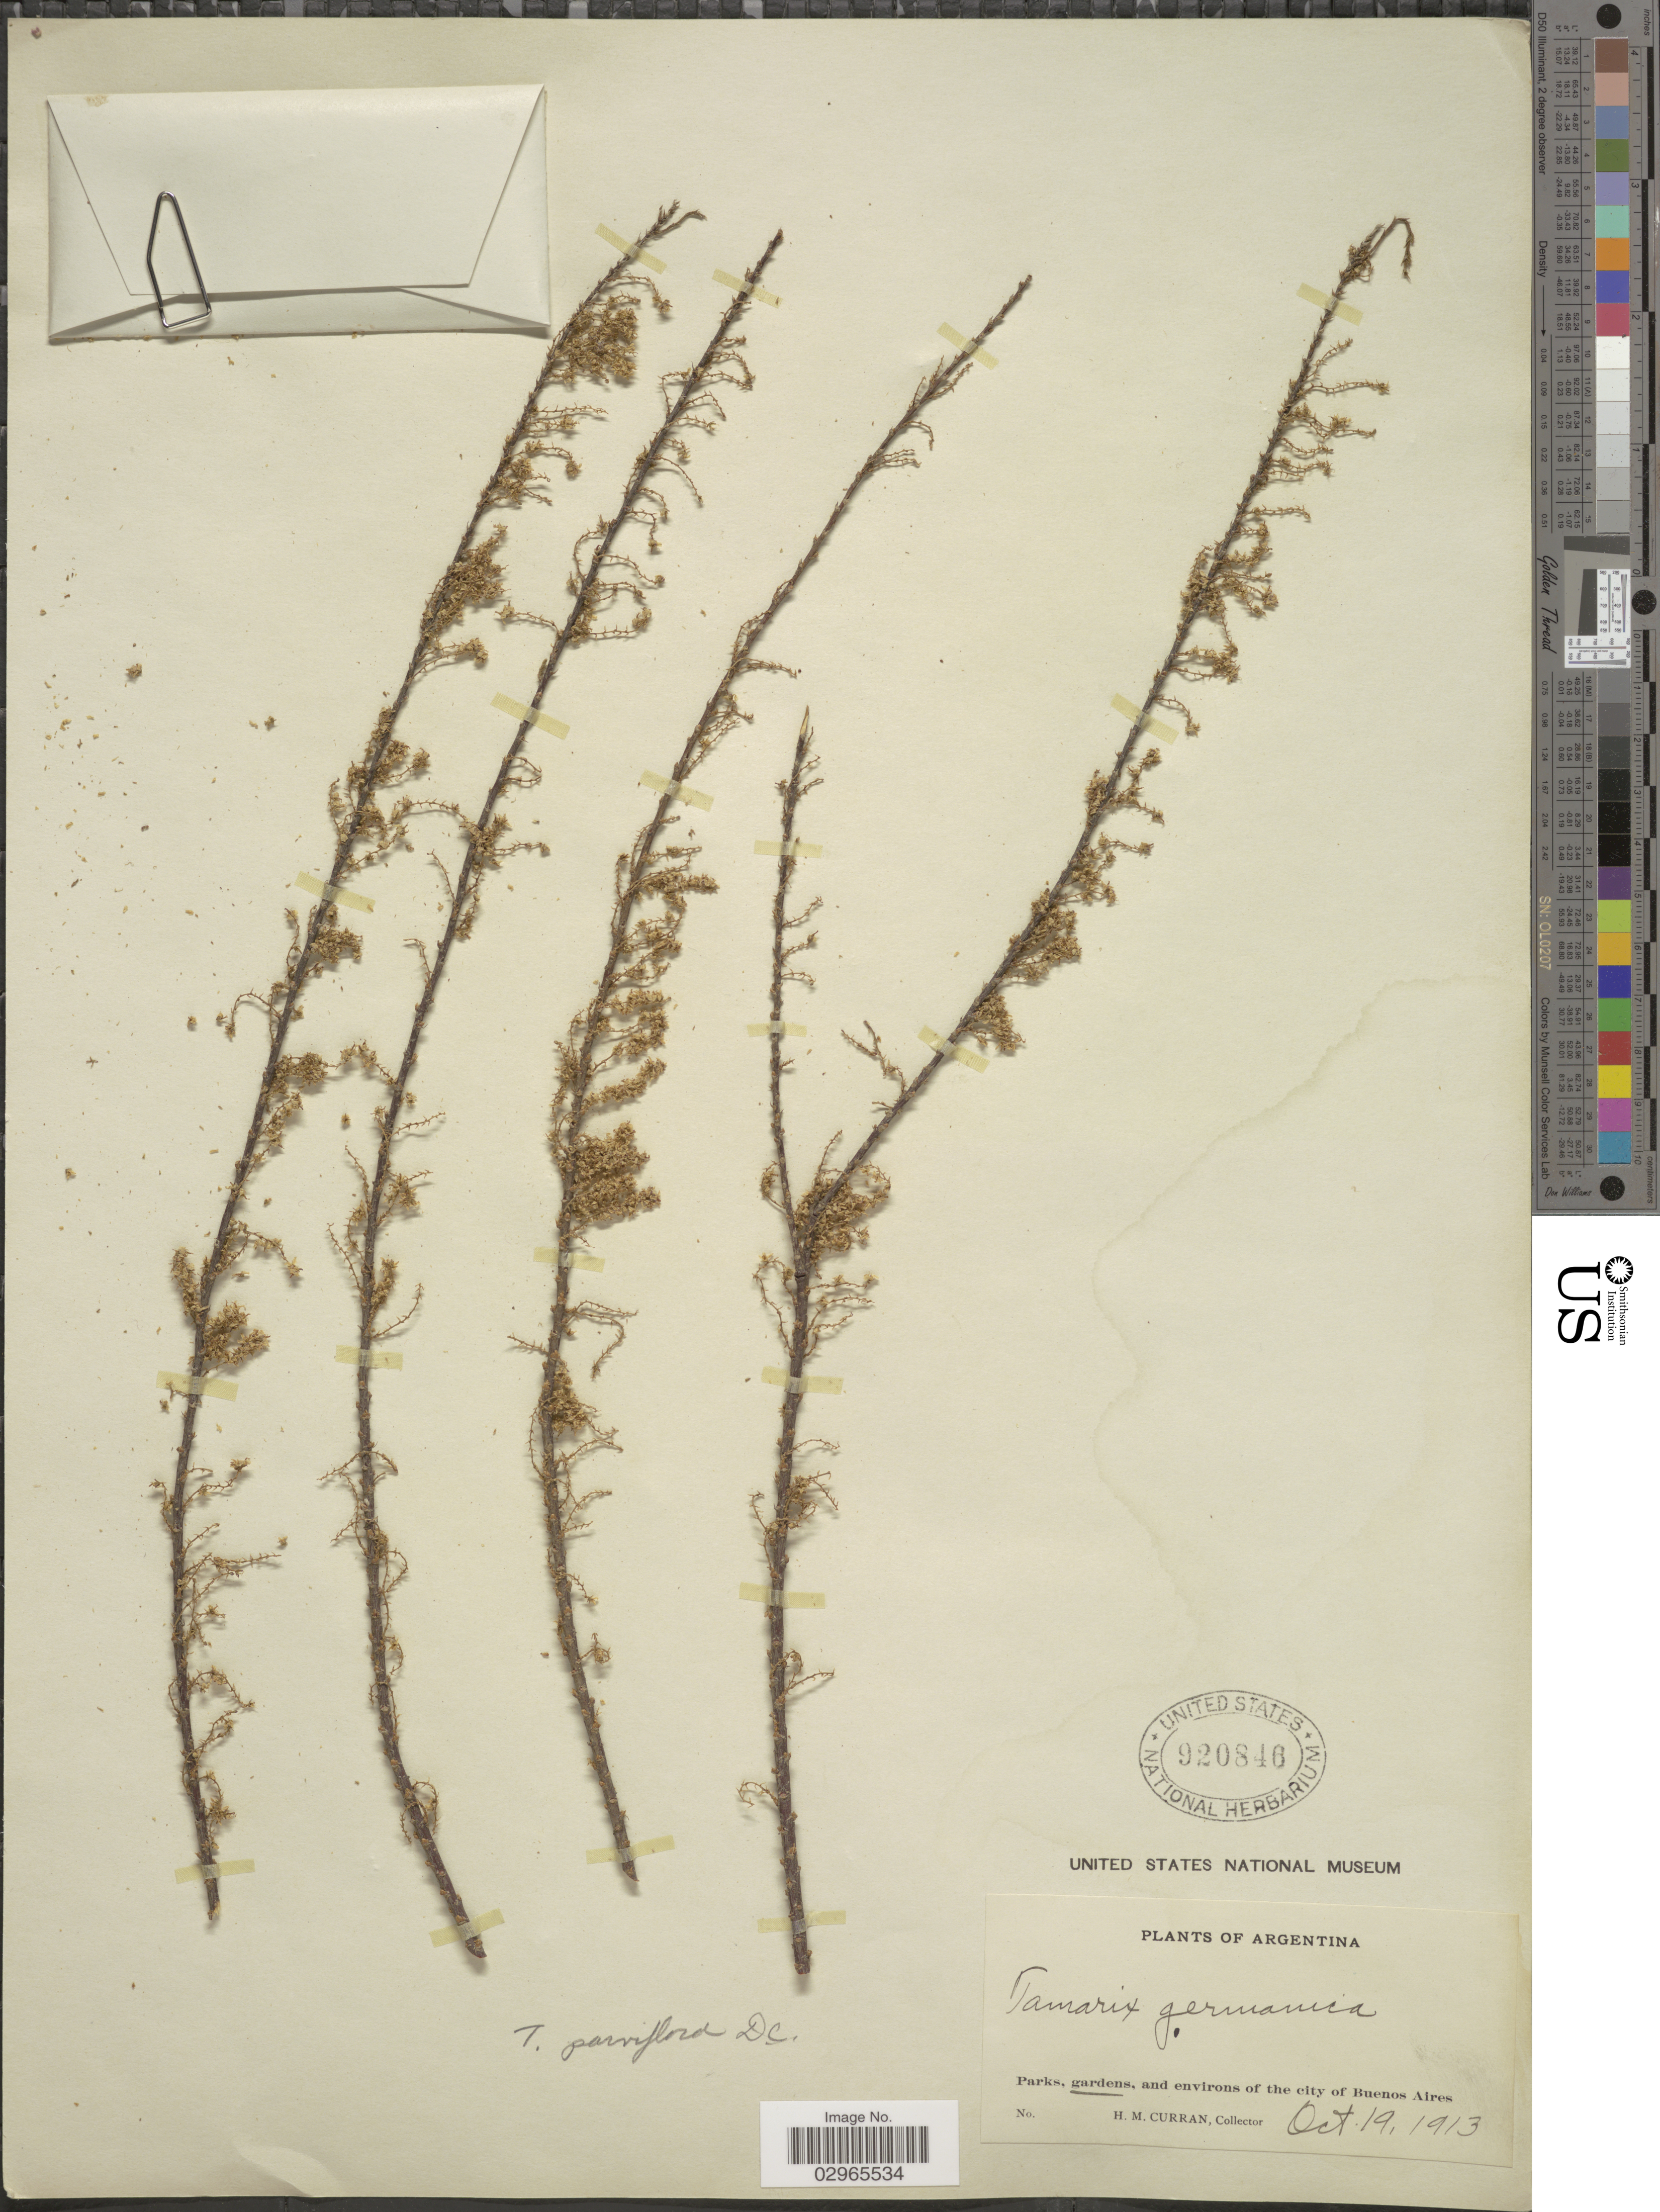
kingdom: Plantae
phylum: Tracheophyta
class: Magnoliopsida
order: Caryophyllales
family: Tamaricaceae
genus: Tamarix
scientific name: Tamarix parviflora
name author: DC.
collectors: H. M. Curran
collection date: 1913-10-19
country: Argentina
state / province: Buenos Aires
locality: Parks, gardens, and environs of the city of Buenos Aires.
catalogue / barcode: US 920846